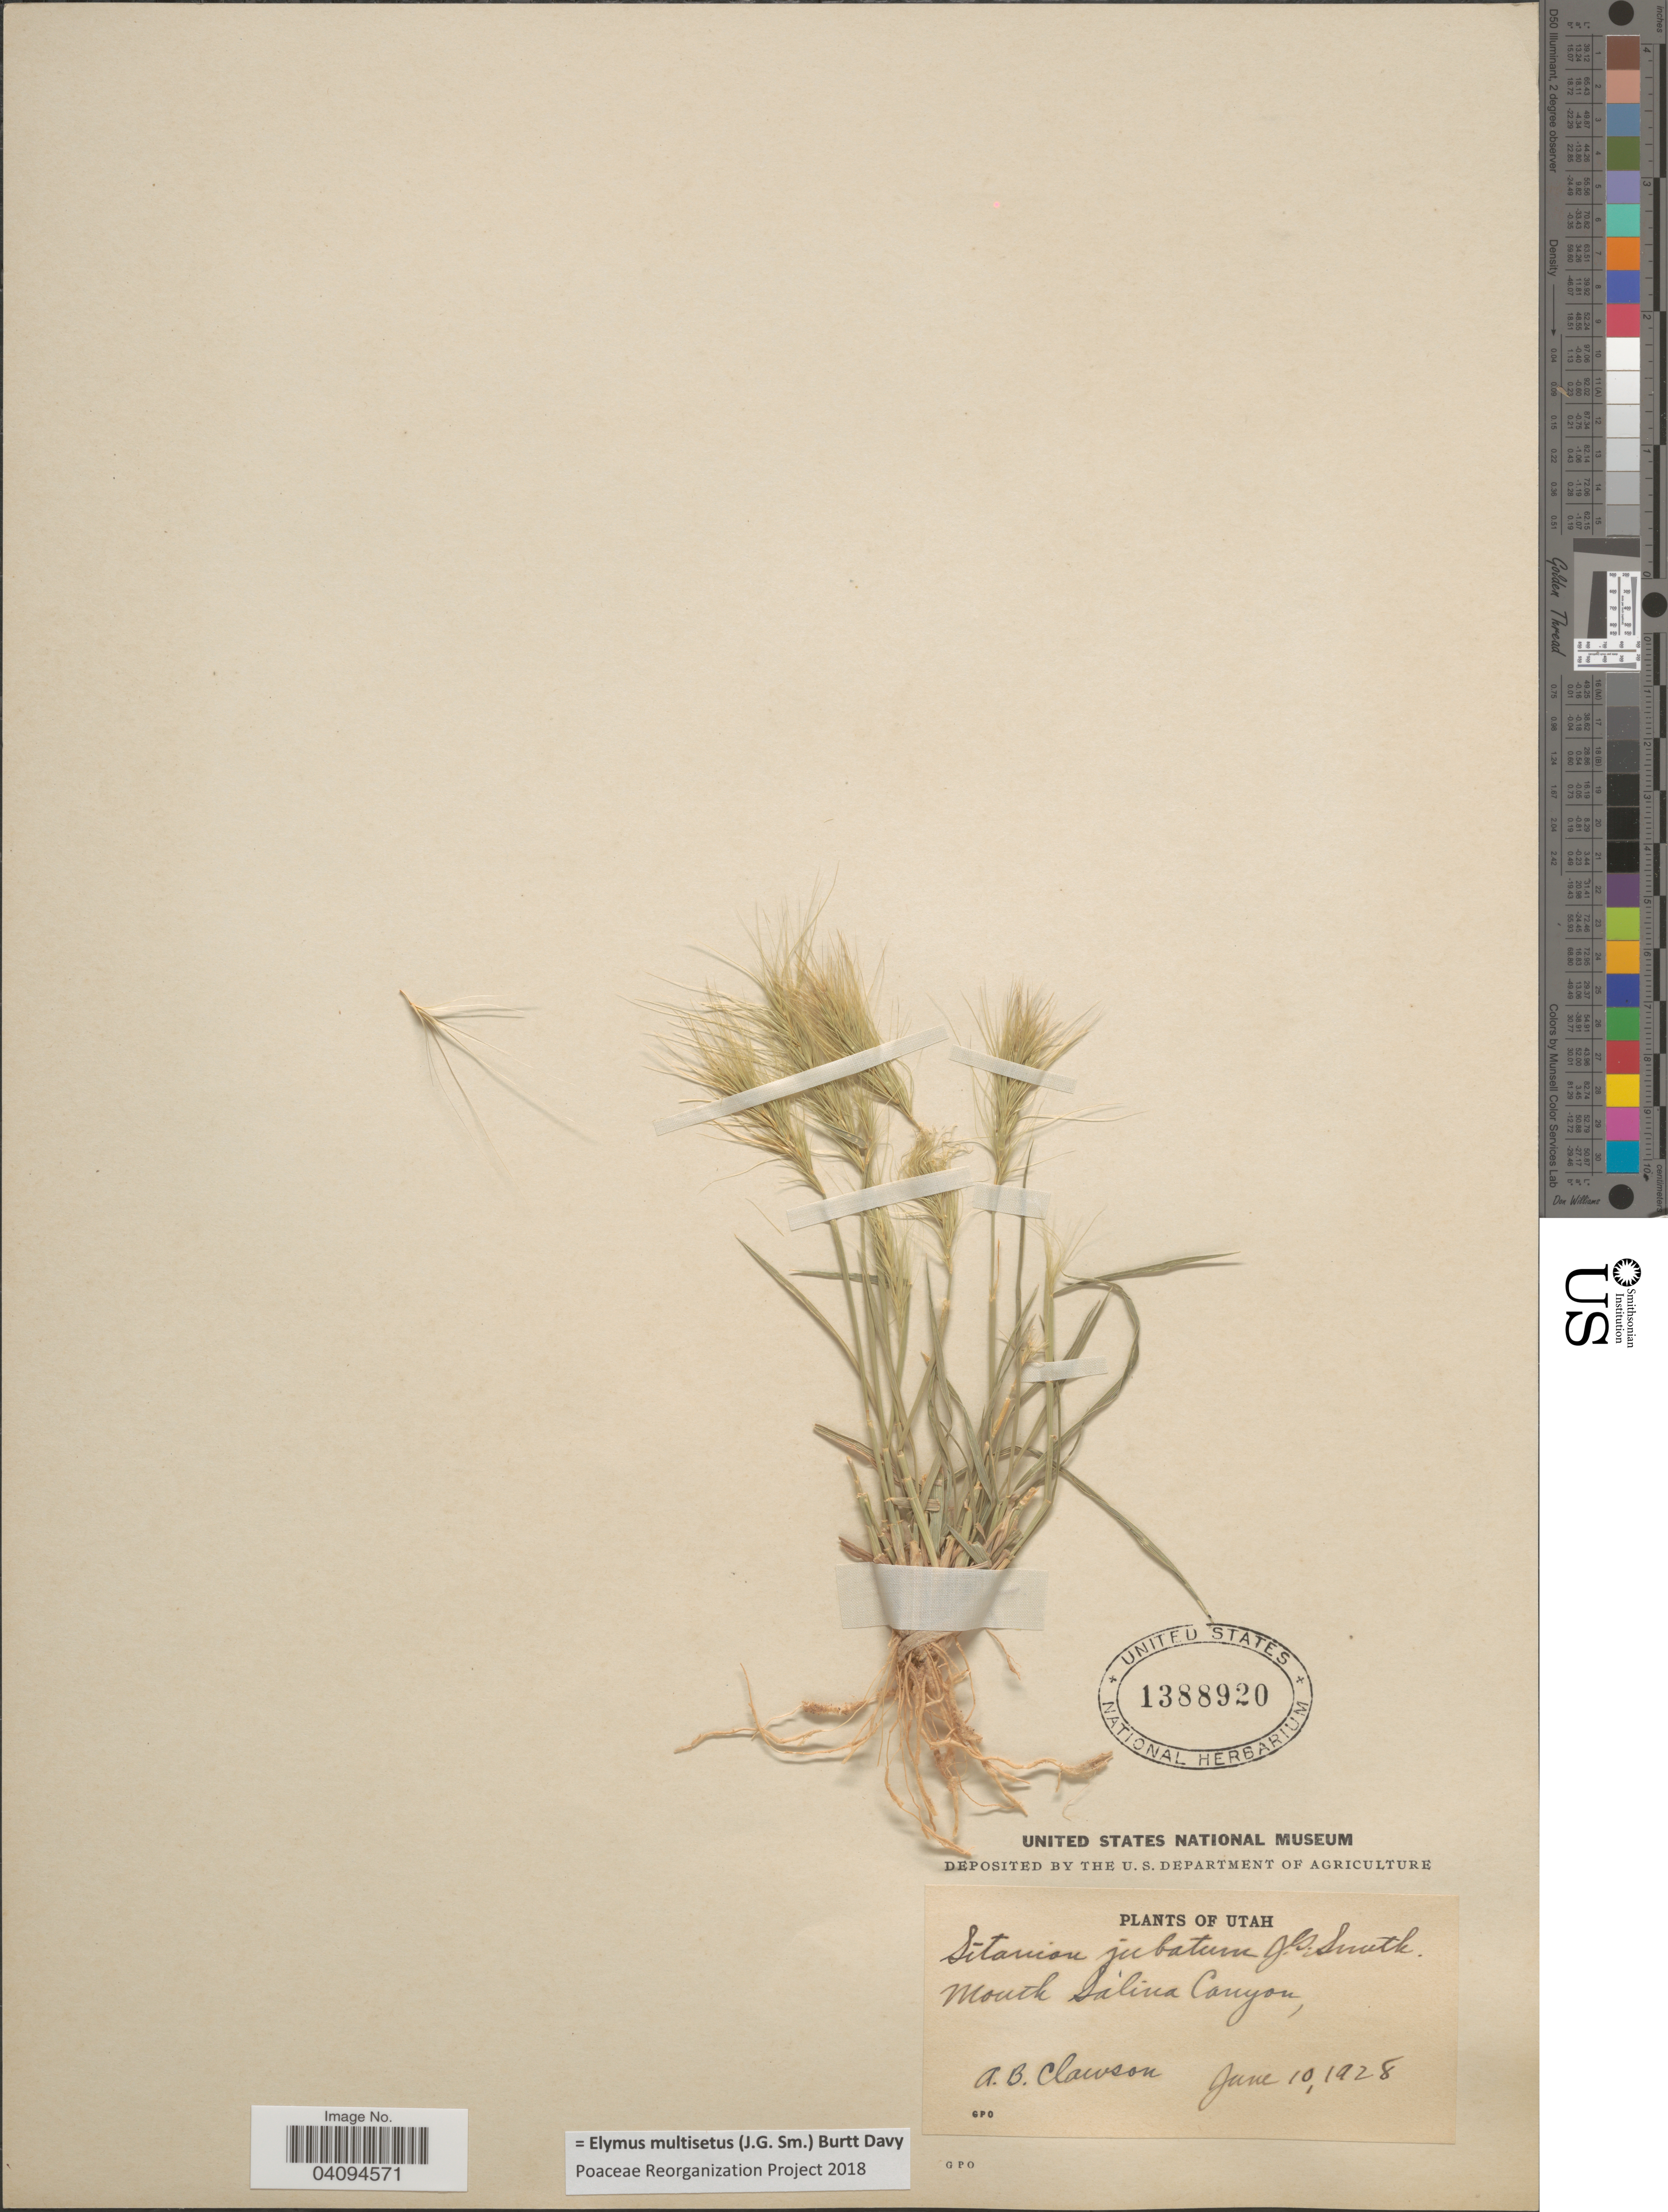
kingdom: Plantae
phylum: Tracheophyta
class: Liliopsida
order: Poales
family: Poaceae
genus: Elymus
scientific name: Elymus multisetus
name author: (J.G. Sm.) Burtt Davy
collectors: A. Clawson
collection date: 1928-06-10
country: United States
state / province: Utah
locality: Mouth Salina Canyon.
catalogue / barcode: US 1388920